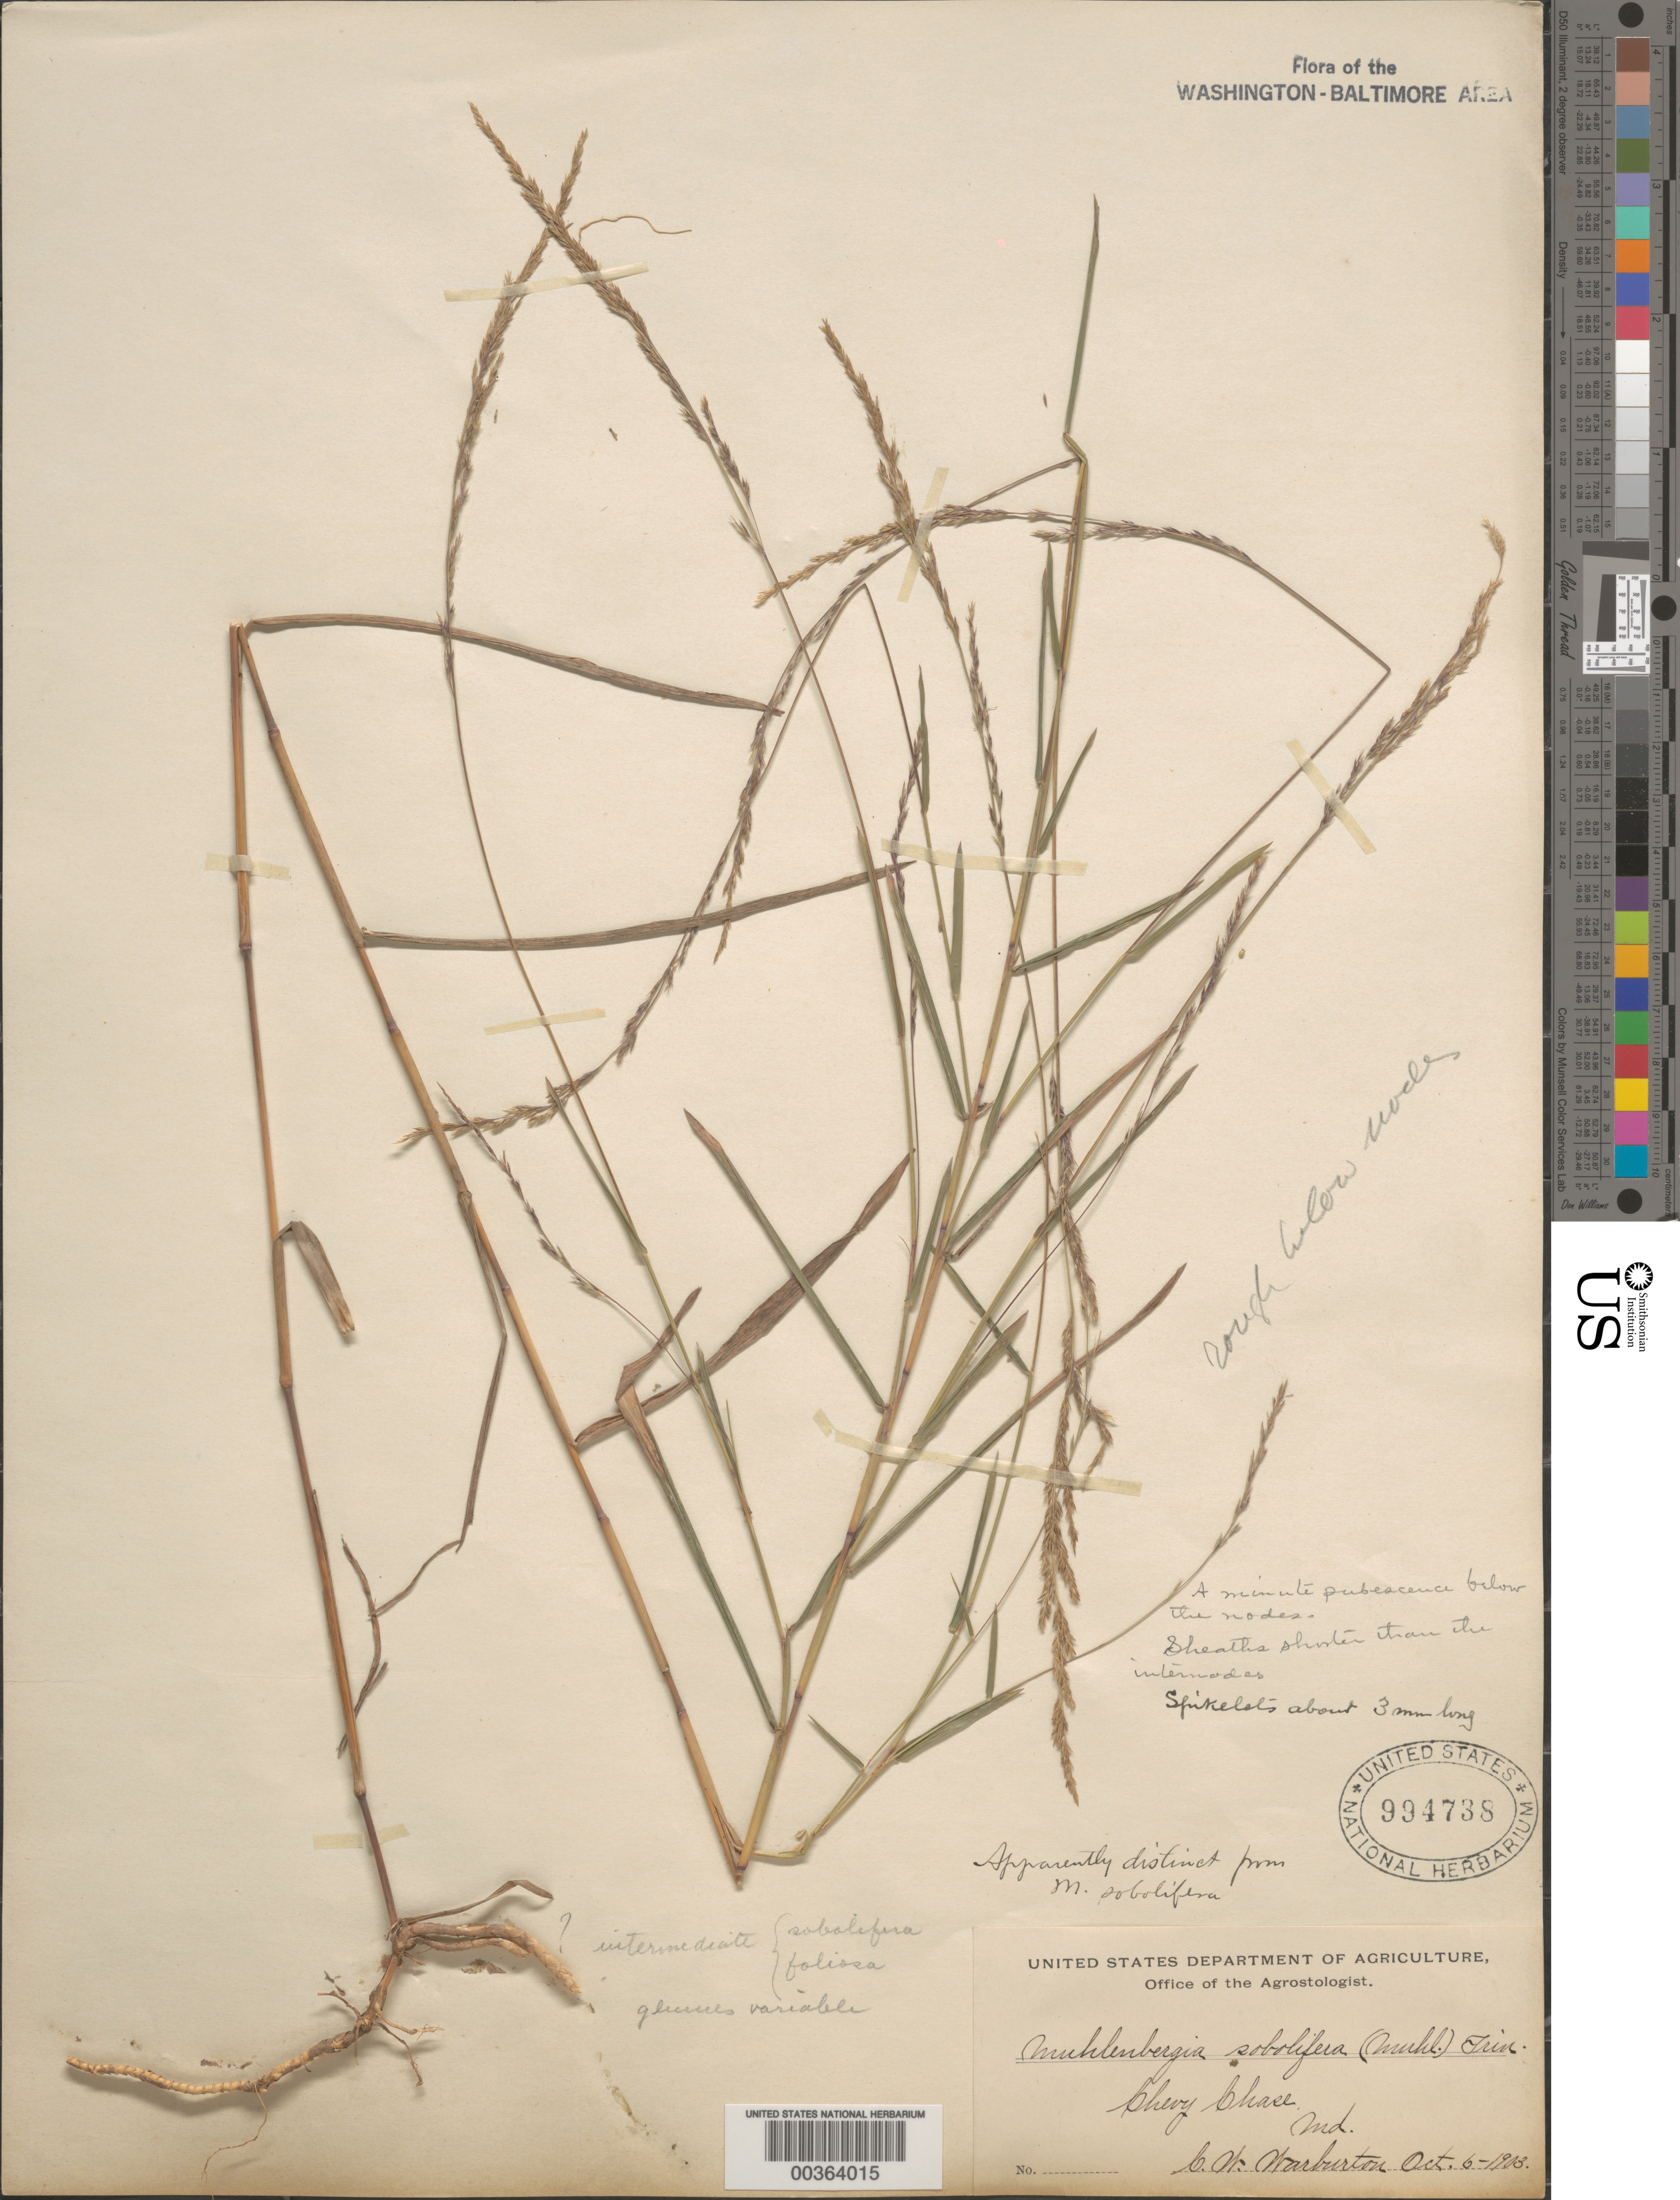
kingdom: Plantae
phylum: Tracheophyta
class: Liliopsida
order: Poales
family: Poaceae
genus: Muhlenbergia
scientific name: Muhlenbergia sobolifera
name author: (Muhl. ex Willd.) Trin.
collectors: C. Warburton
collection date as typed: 06 Oct 1903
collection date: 1903-10-06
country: United States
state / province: Maryland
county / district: Montgomery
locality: Chevy Chase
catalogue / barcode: US 994738